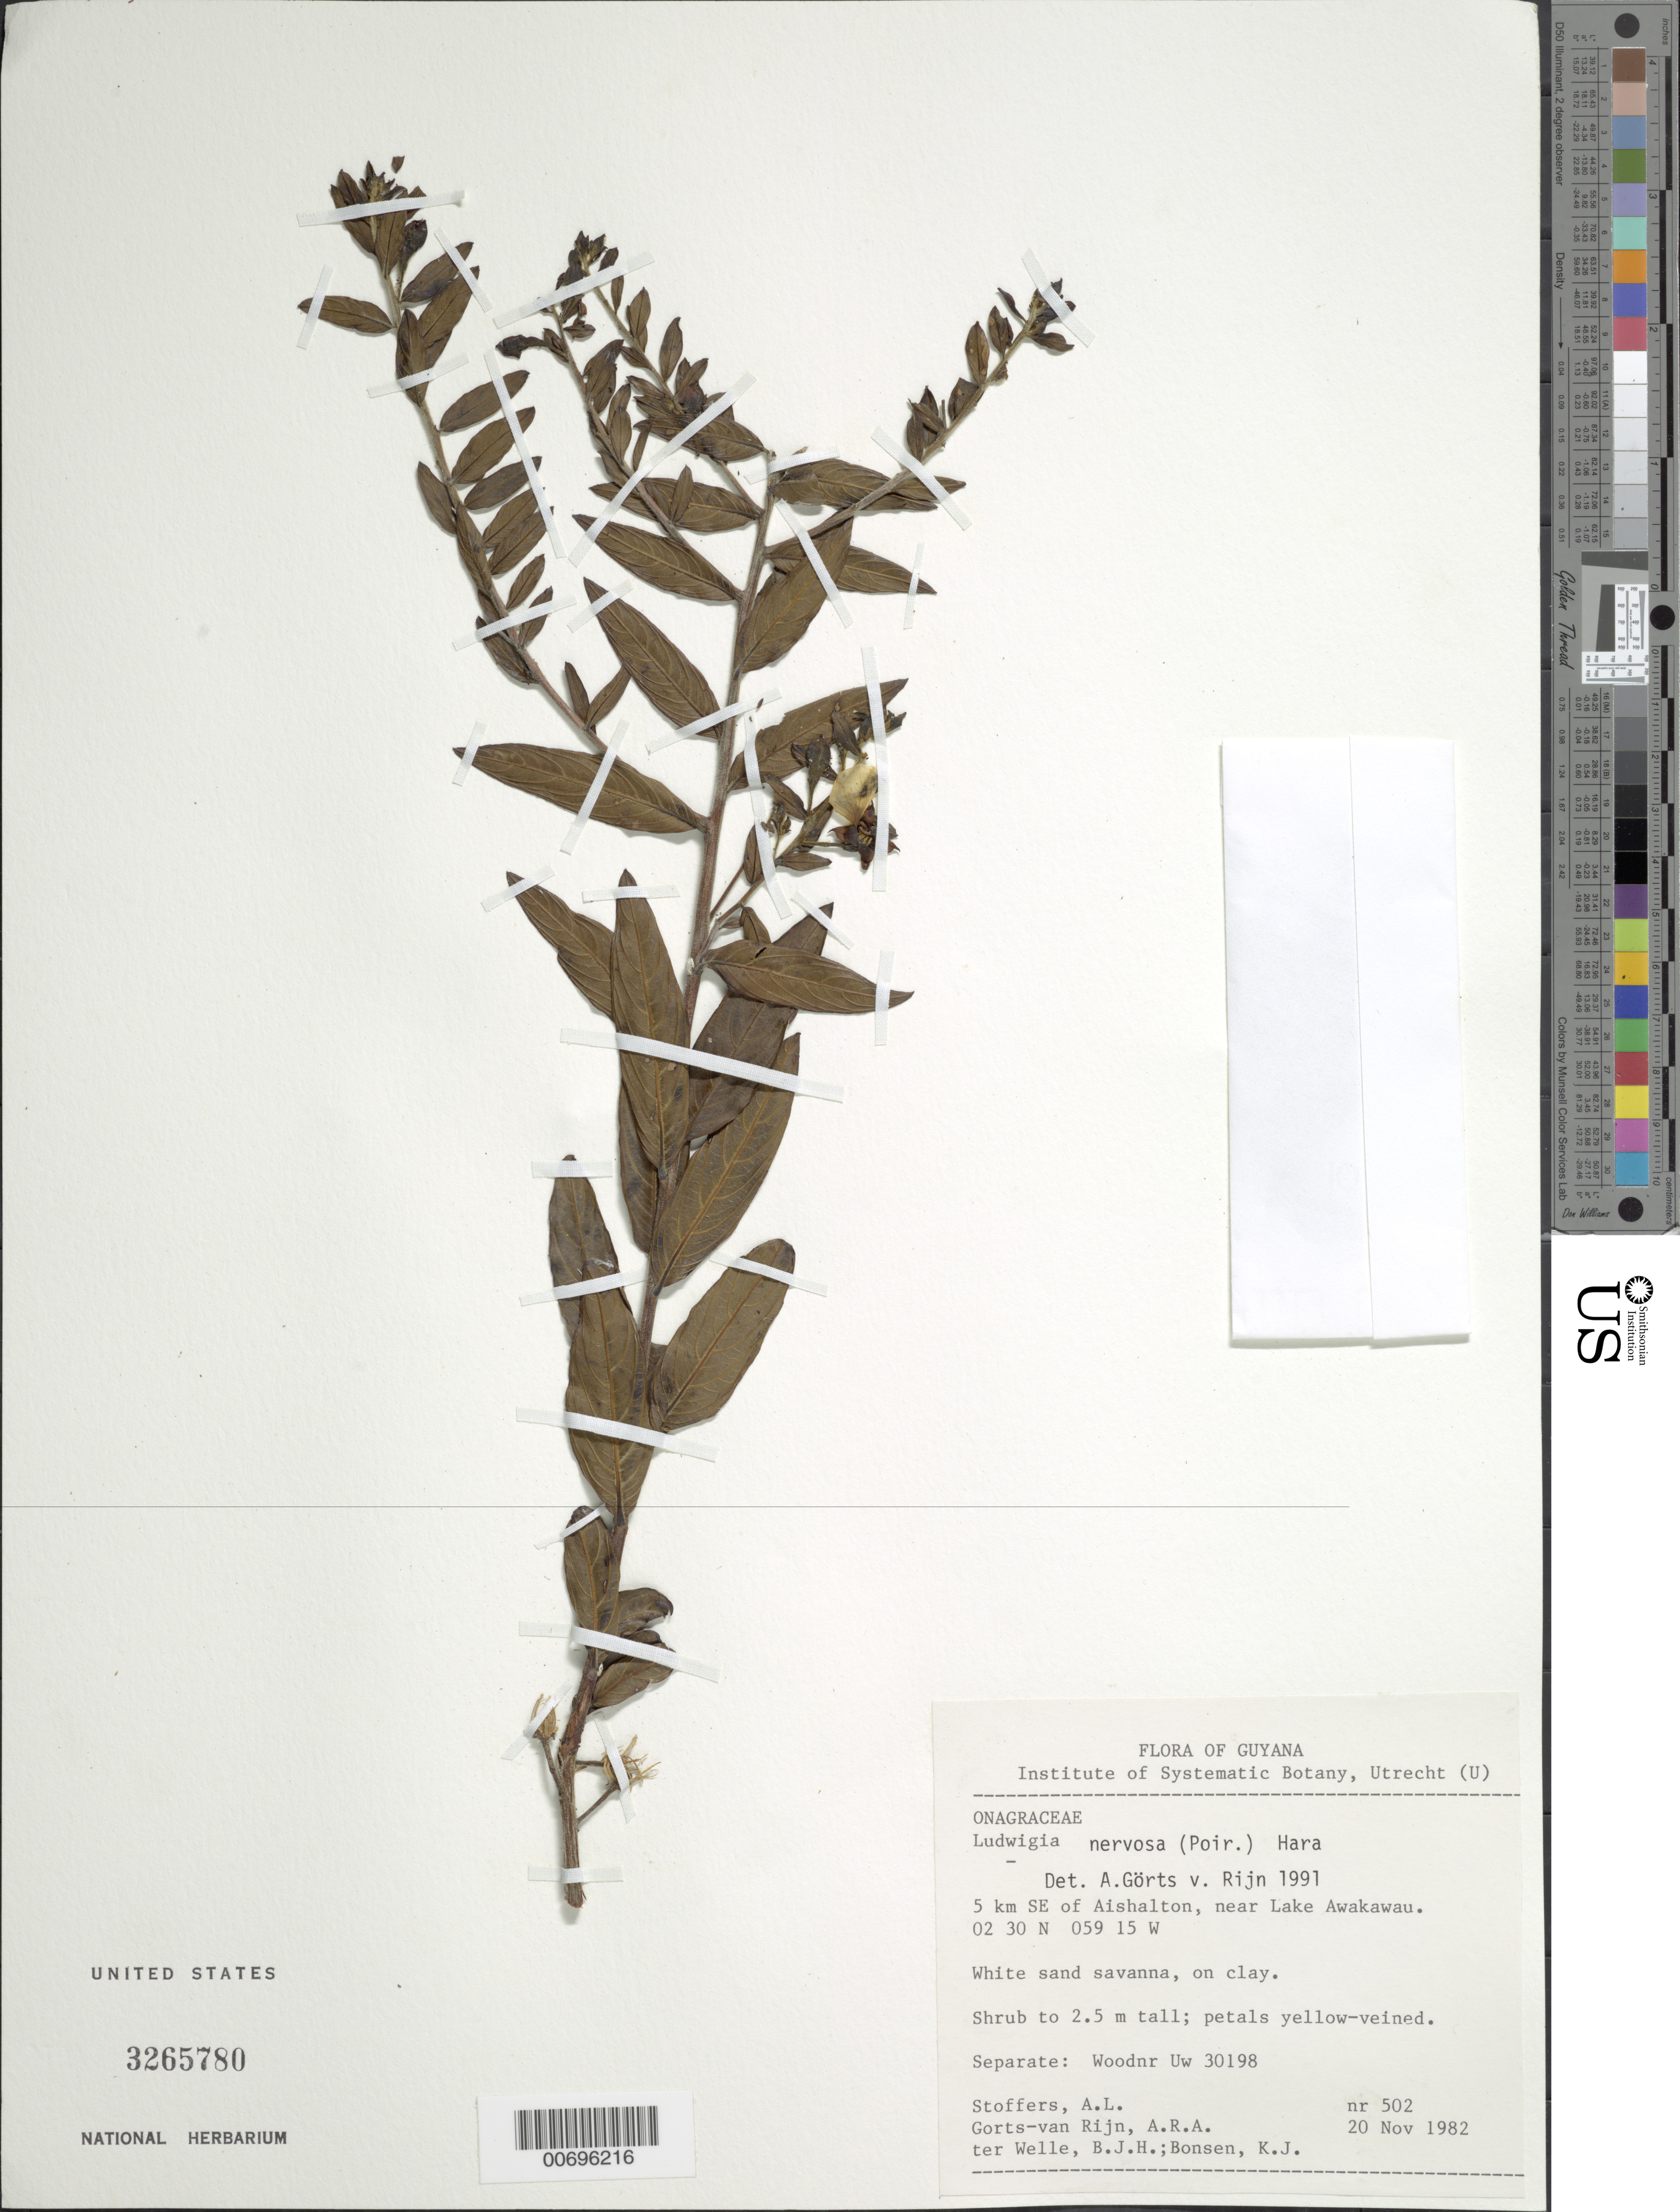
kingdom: Plantae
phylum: Tracheophyta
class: Magnoliopsida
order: Myrtales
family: Onagraceae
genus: Ludwigia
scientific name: Ludwigia nervosa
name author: (Poir.) H. Hara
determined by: Görts-van Rijn, A. R. A.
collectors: A. Stoffers, A. .R. A. Görts-van Rijn, B. Welle & K. Bonsen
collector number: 502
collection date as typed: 20-Nov-82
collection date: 1982-11-20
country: Guyana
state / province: U. Takutu-U. Essequibo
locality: Aishalton, 5 km SE of, near Lake Awakawau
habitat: White sand savanna, on clay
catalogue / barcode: US 3265780